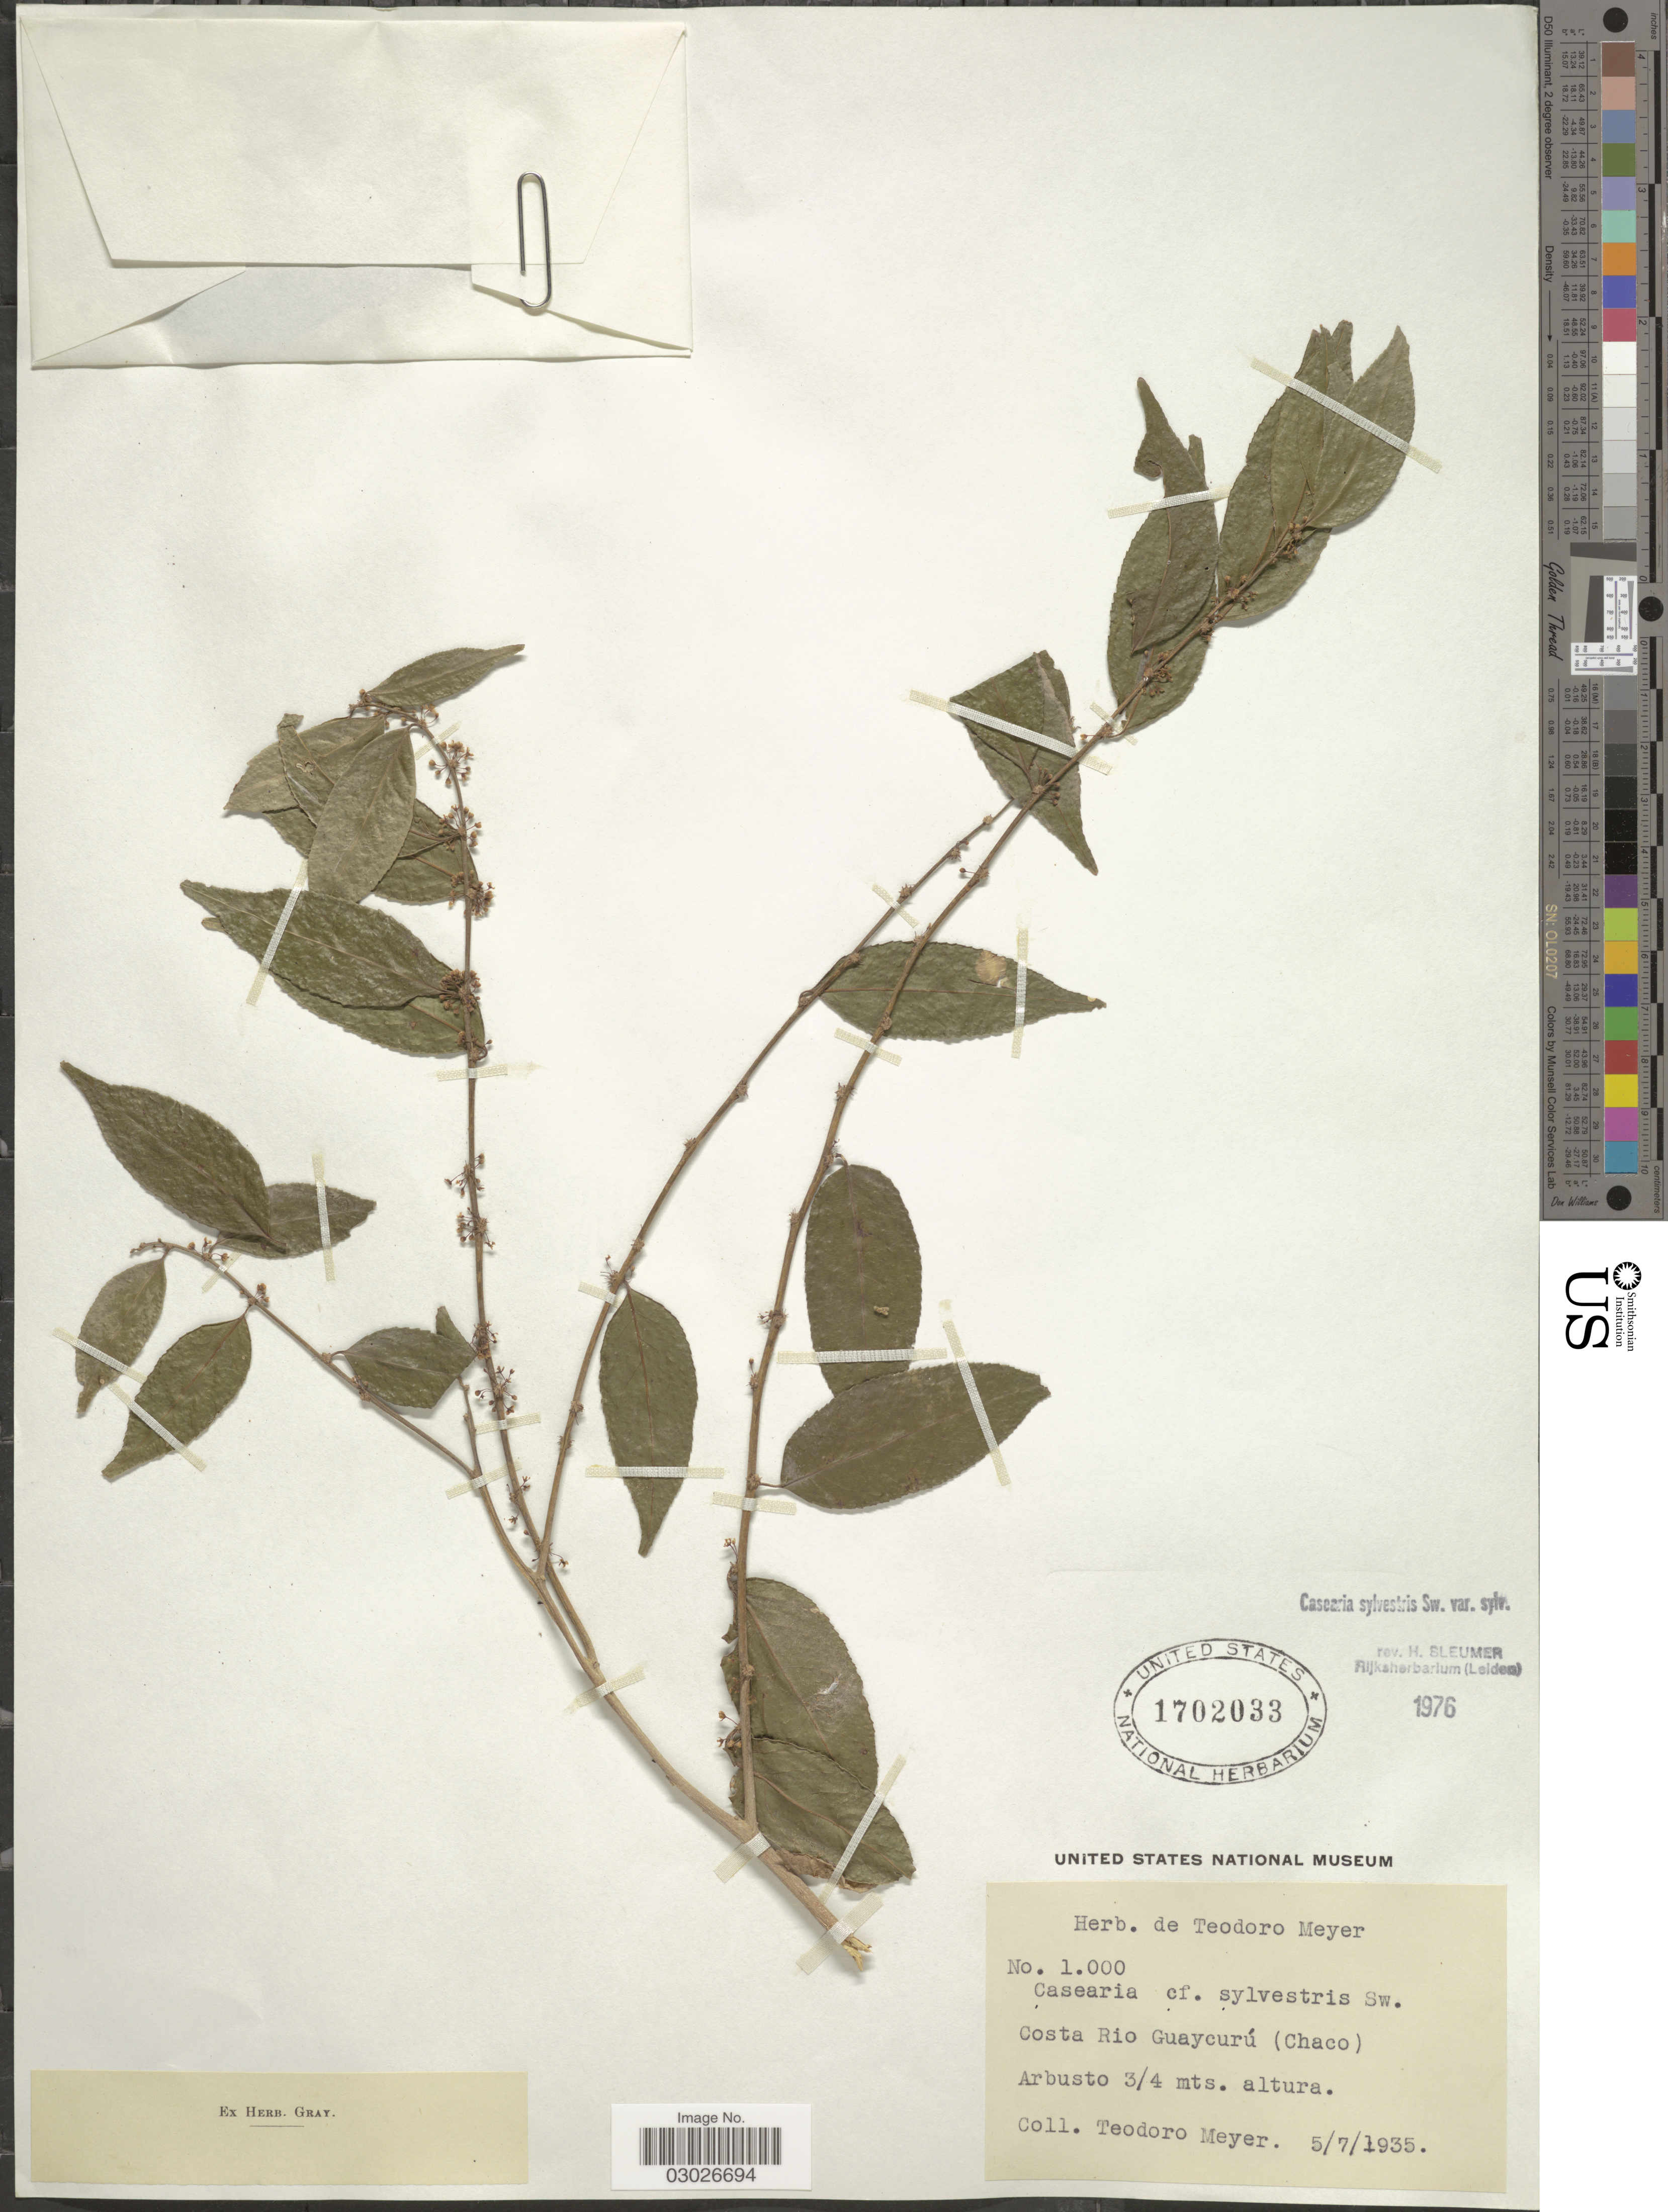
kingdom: Plantae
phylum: Tracheophyta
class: Magnoliopsida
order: Malpighiales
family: Salicaceae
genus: Casearia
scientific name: Casearia sylvestris var. sylvestris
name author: Sw.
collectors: T. Meyer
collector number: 1000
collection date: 1935-07-05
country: Argentina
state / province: Chaco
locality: Costa Rio Guaycurú.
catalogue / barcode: US 1702033